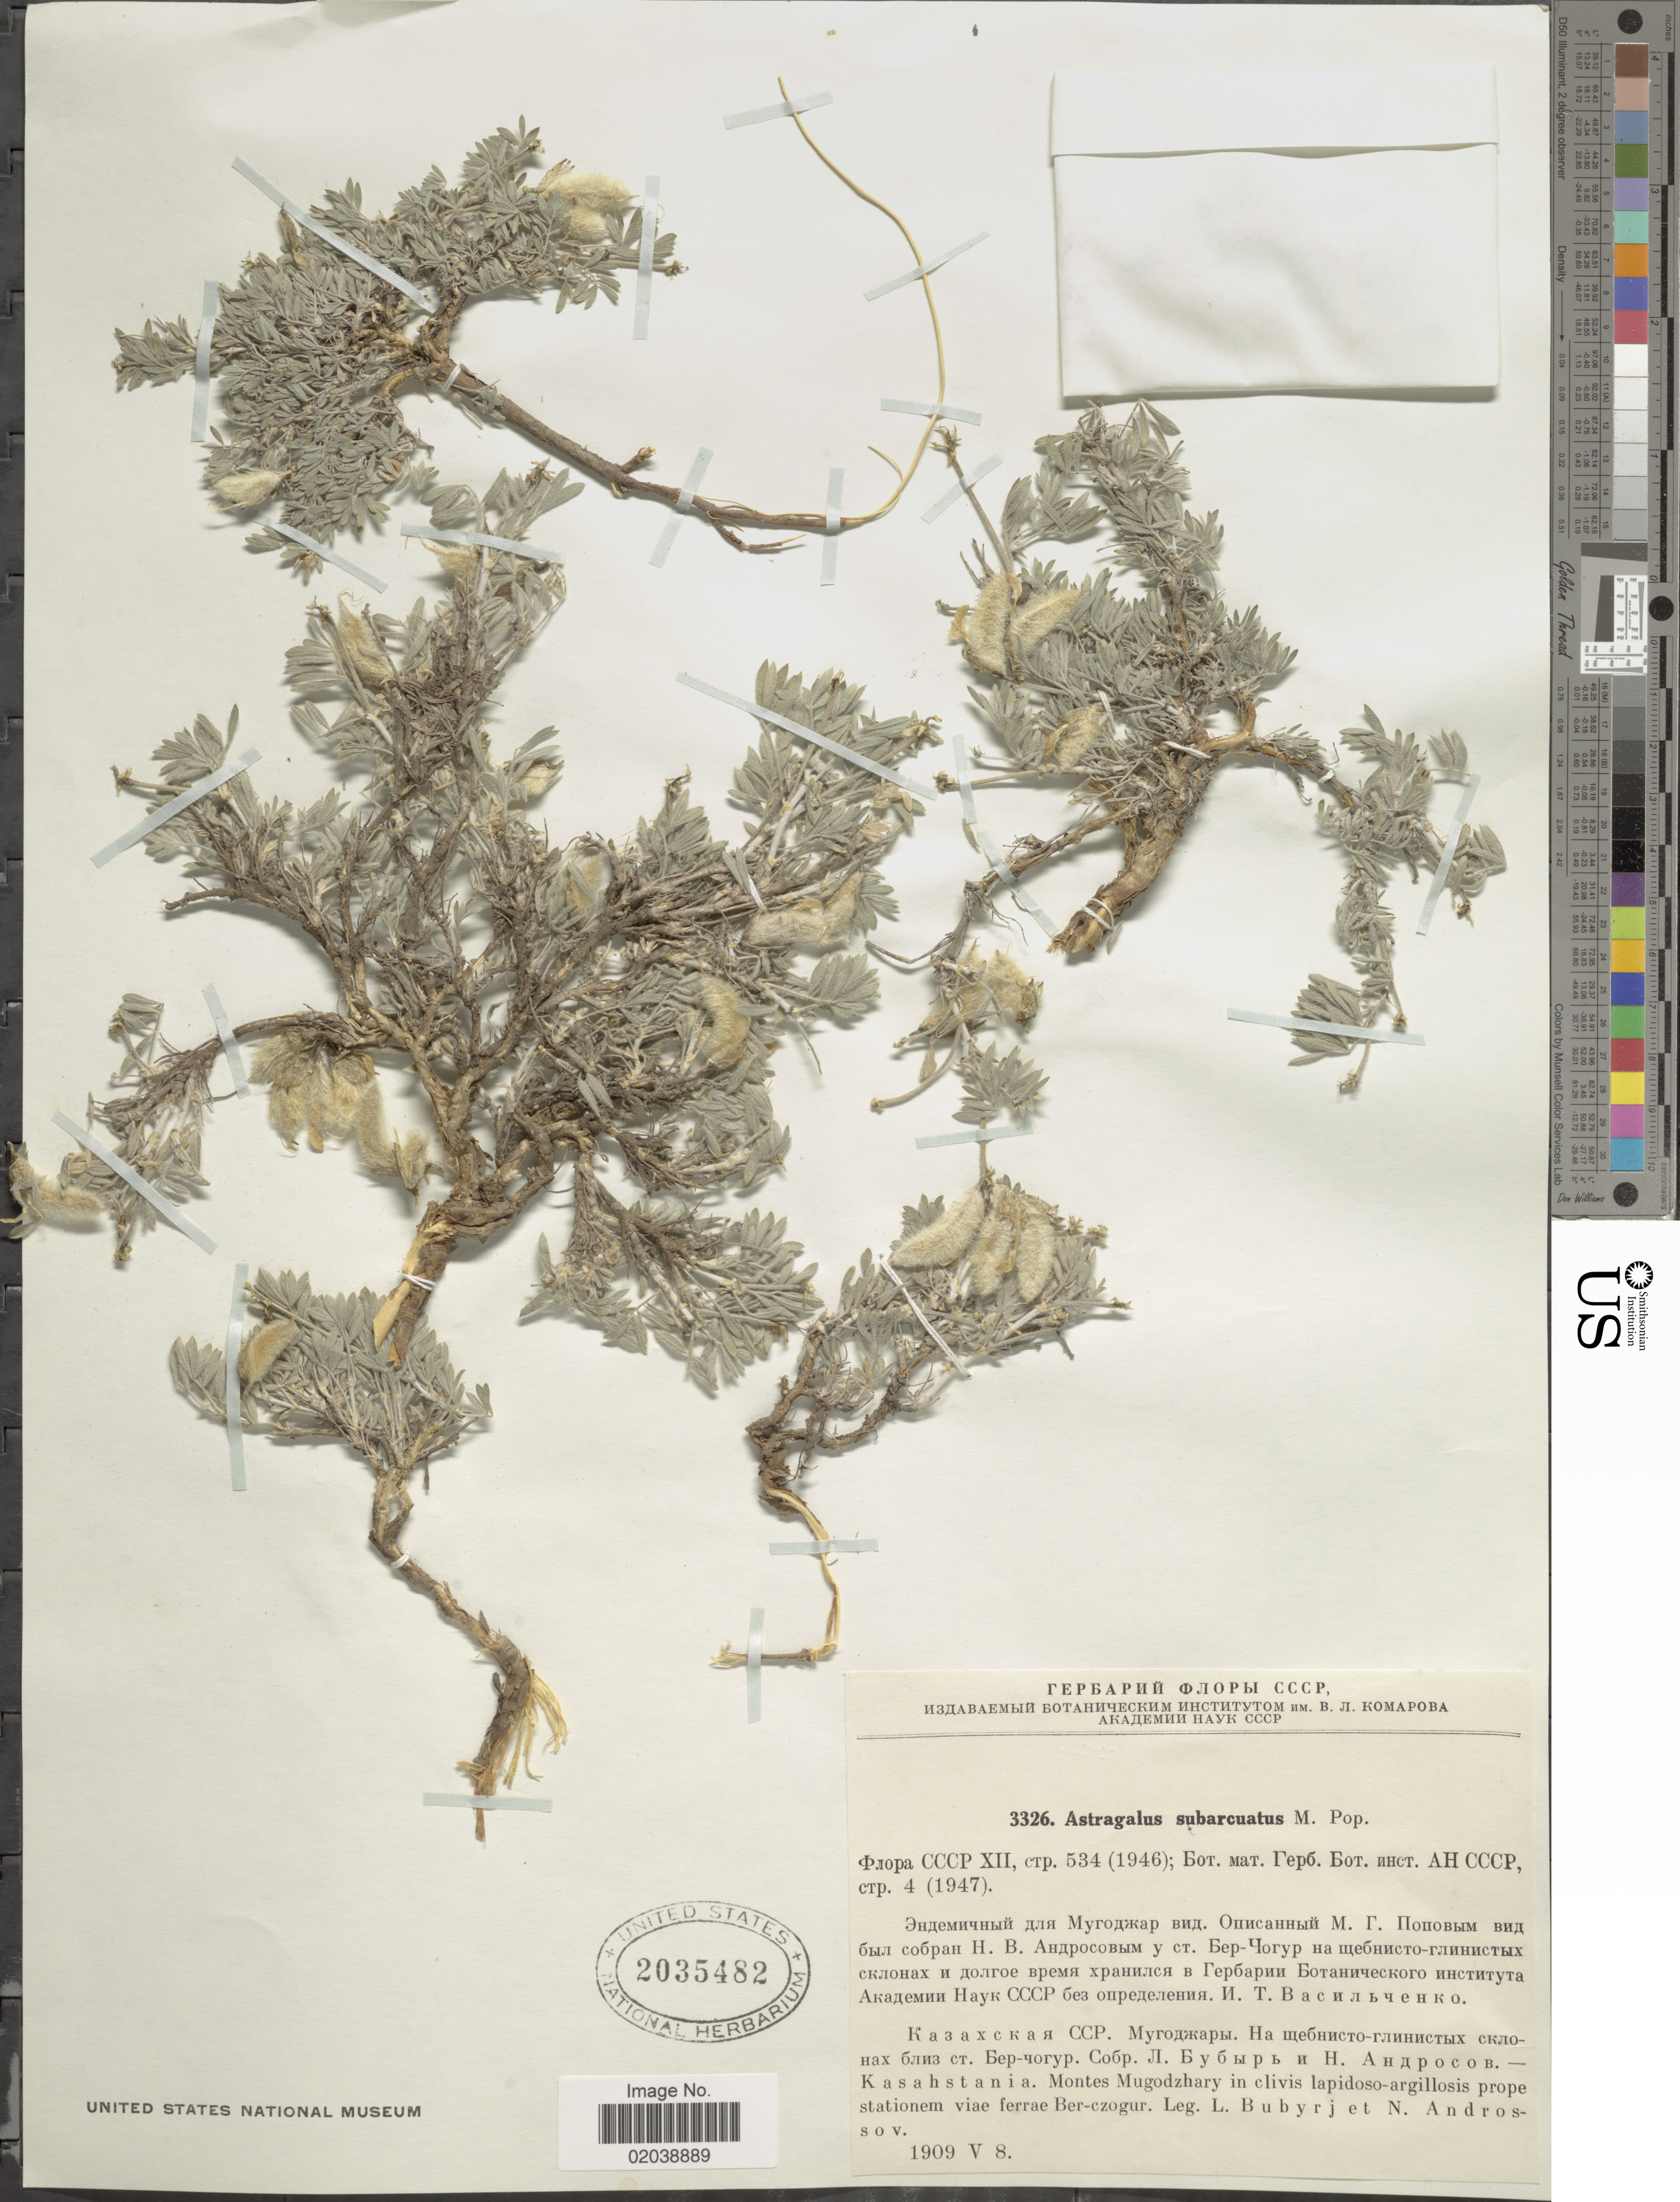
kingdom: Plantae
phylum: Tracheophyta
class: Magnoliopsida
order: Fabales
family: Fabaceae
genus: Astragalus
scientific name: Astragalus subarcuatus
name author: Popov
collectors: L. Bubyr & N. Androssov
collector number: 3326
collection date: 1909-05-08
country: Kazakhstan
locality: Kasahstania. Montes Mugodzhary in clivis lapidoso-argilosis prope stationem viae ferrae Ber-czogur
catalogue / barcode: US 2035482